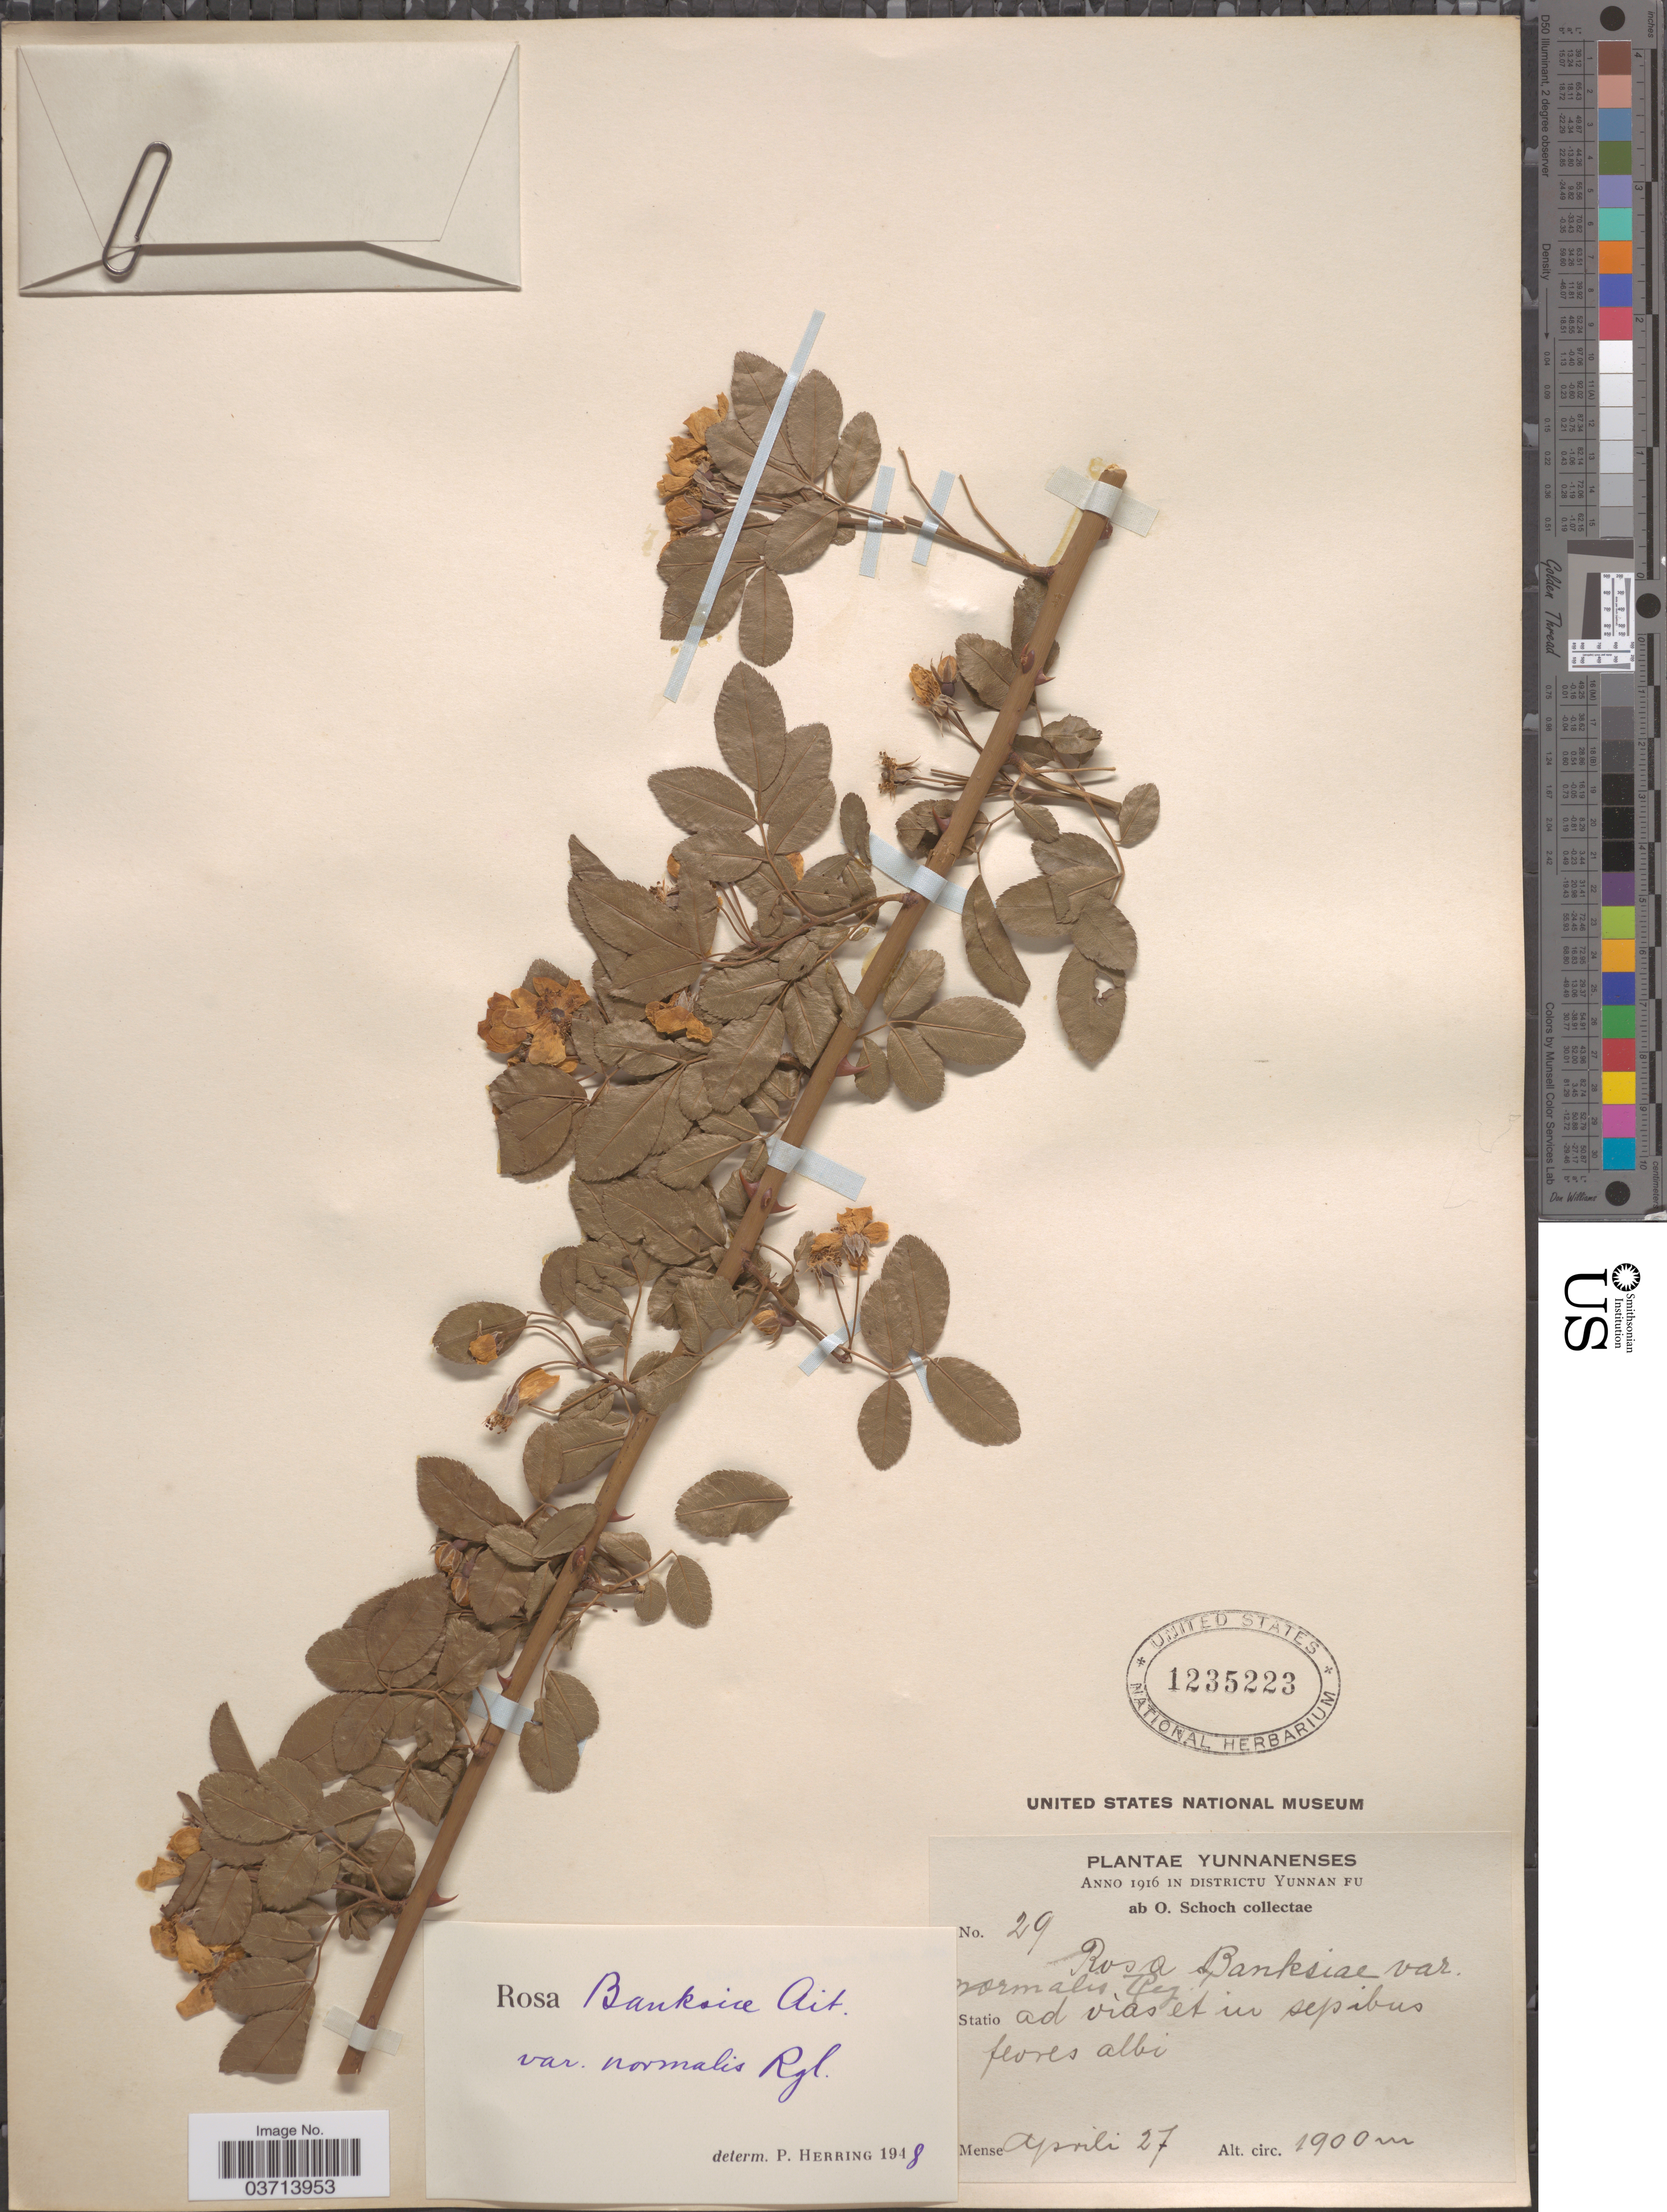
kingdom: Plantae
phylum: Tracheophyta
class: Magnoliopsida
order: Rosales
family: Rosaceae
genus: Rosa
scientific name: Rosa banksiae var. normalis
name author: Regel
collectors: O. Schoch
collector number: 29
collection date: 1916-04-27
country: China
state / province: Yunnan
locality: Districtu Yunnan Fu. Statio ad vias et in sepibus flores albi.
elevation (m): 1900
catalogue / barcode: US 1235223